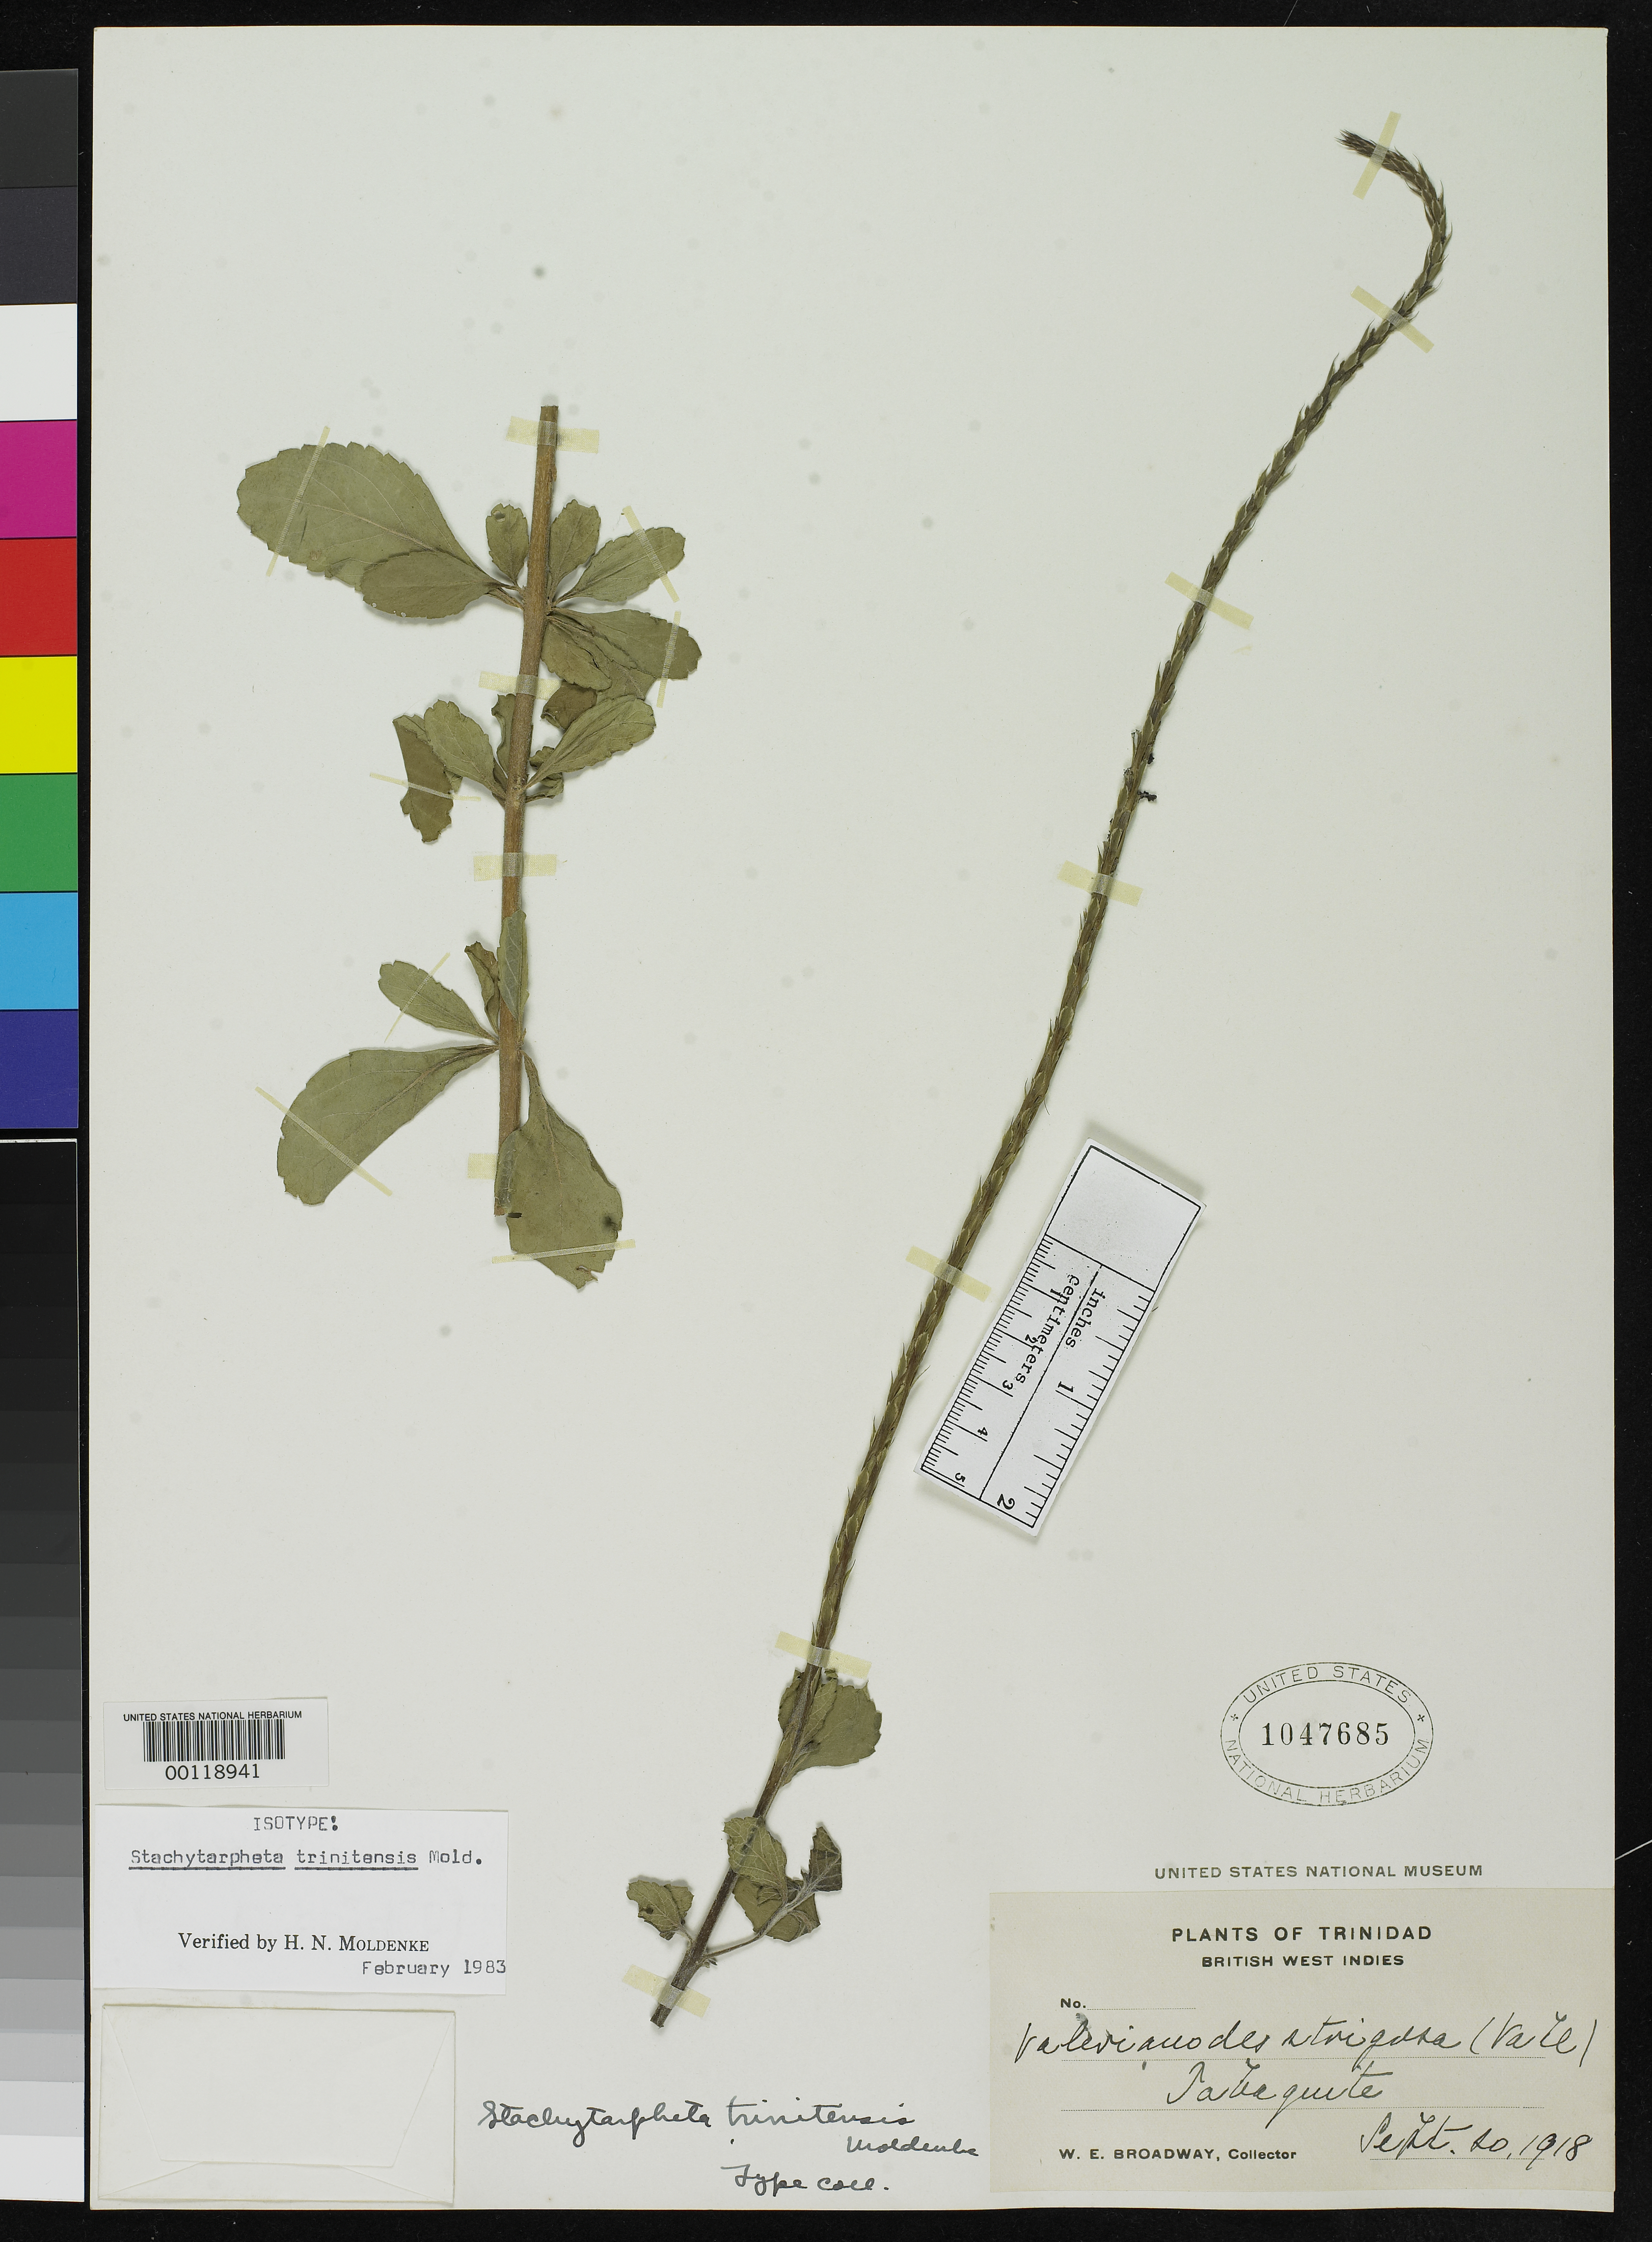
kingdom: Plantae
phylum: Tracheophyta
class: Magnoliopsida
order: Lamiales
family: Verbenaceae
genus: Stachytarpheta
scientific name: Stachytarpheta trinitensis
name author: Moldenke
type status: Isotype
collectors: W. E. Broadway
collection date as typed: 20 Sep 1918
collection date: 1918-09-20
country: Trinidad and Tobago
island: Trinidad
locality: Tabaquite.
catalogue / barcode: US 1047685